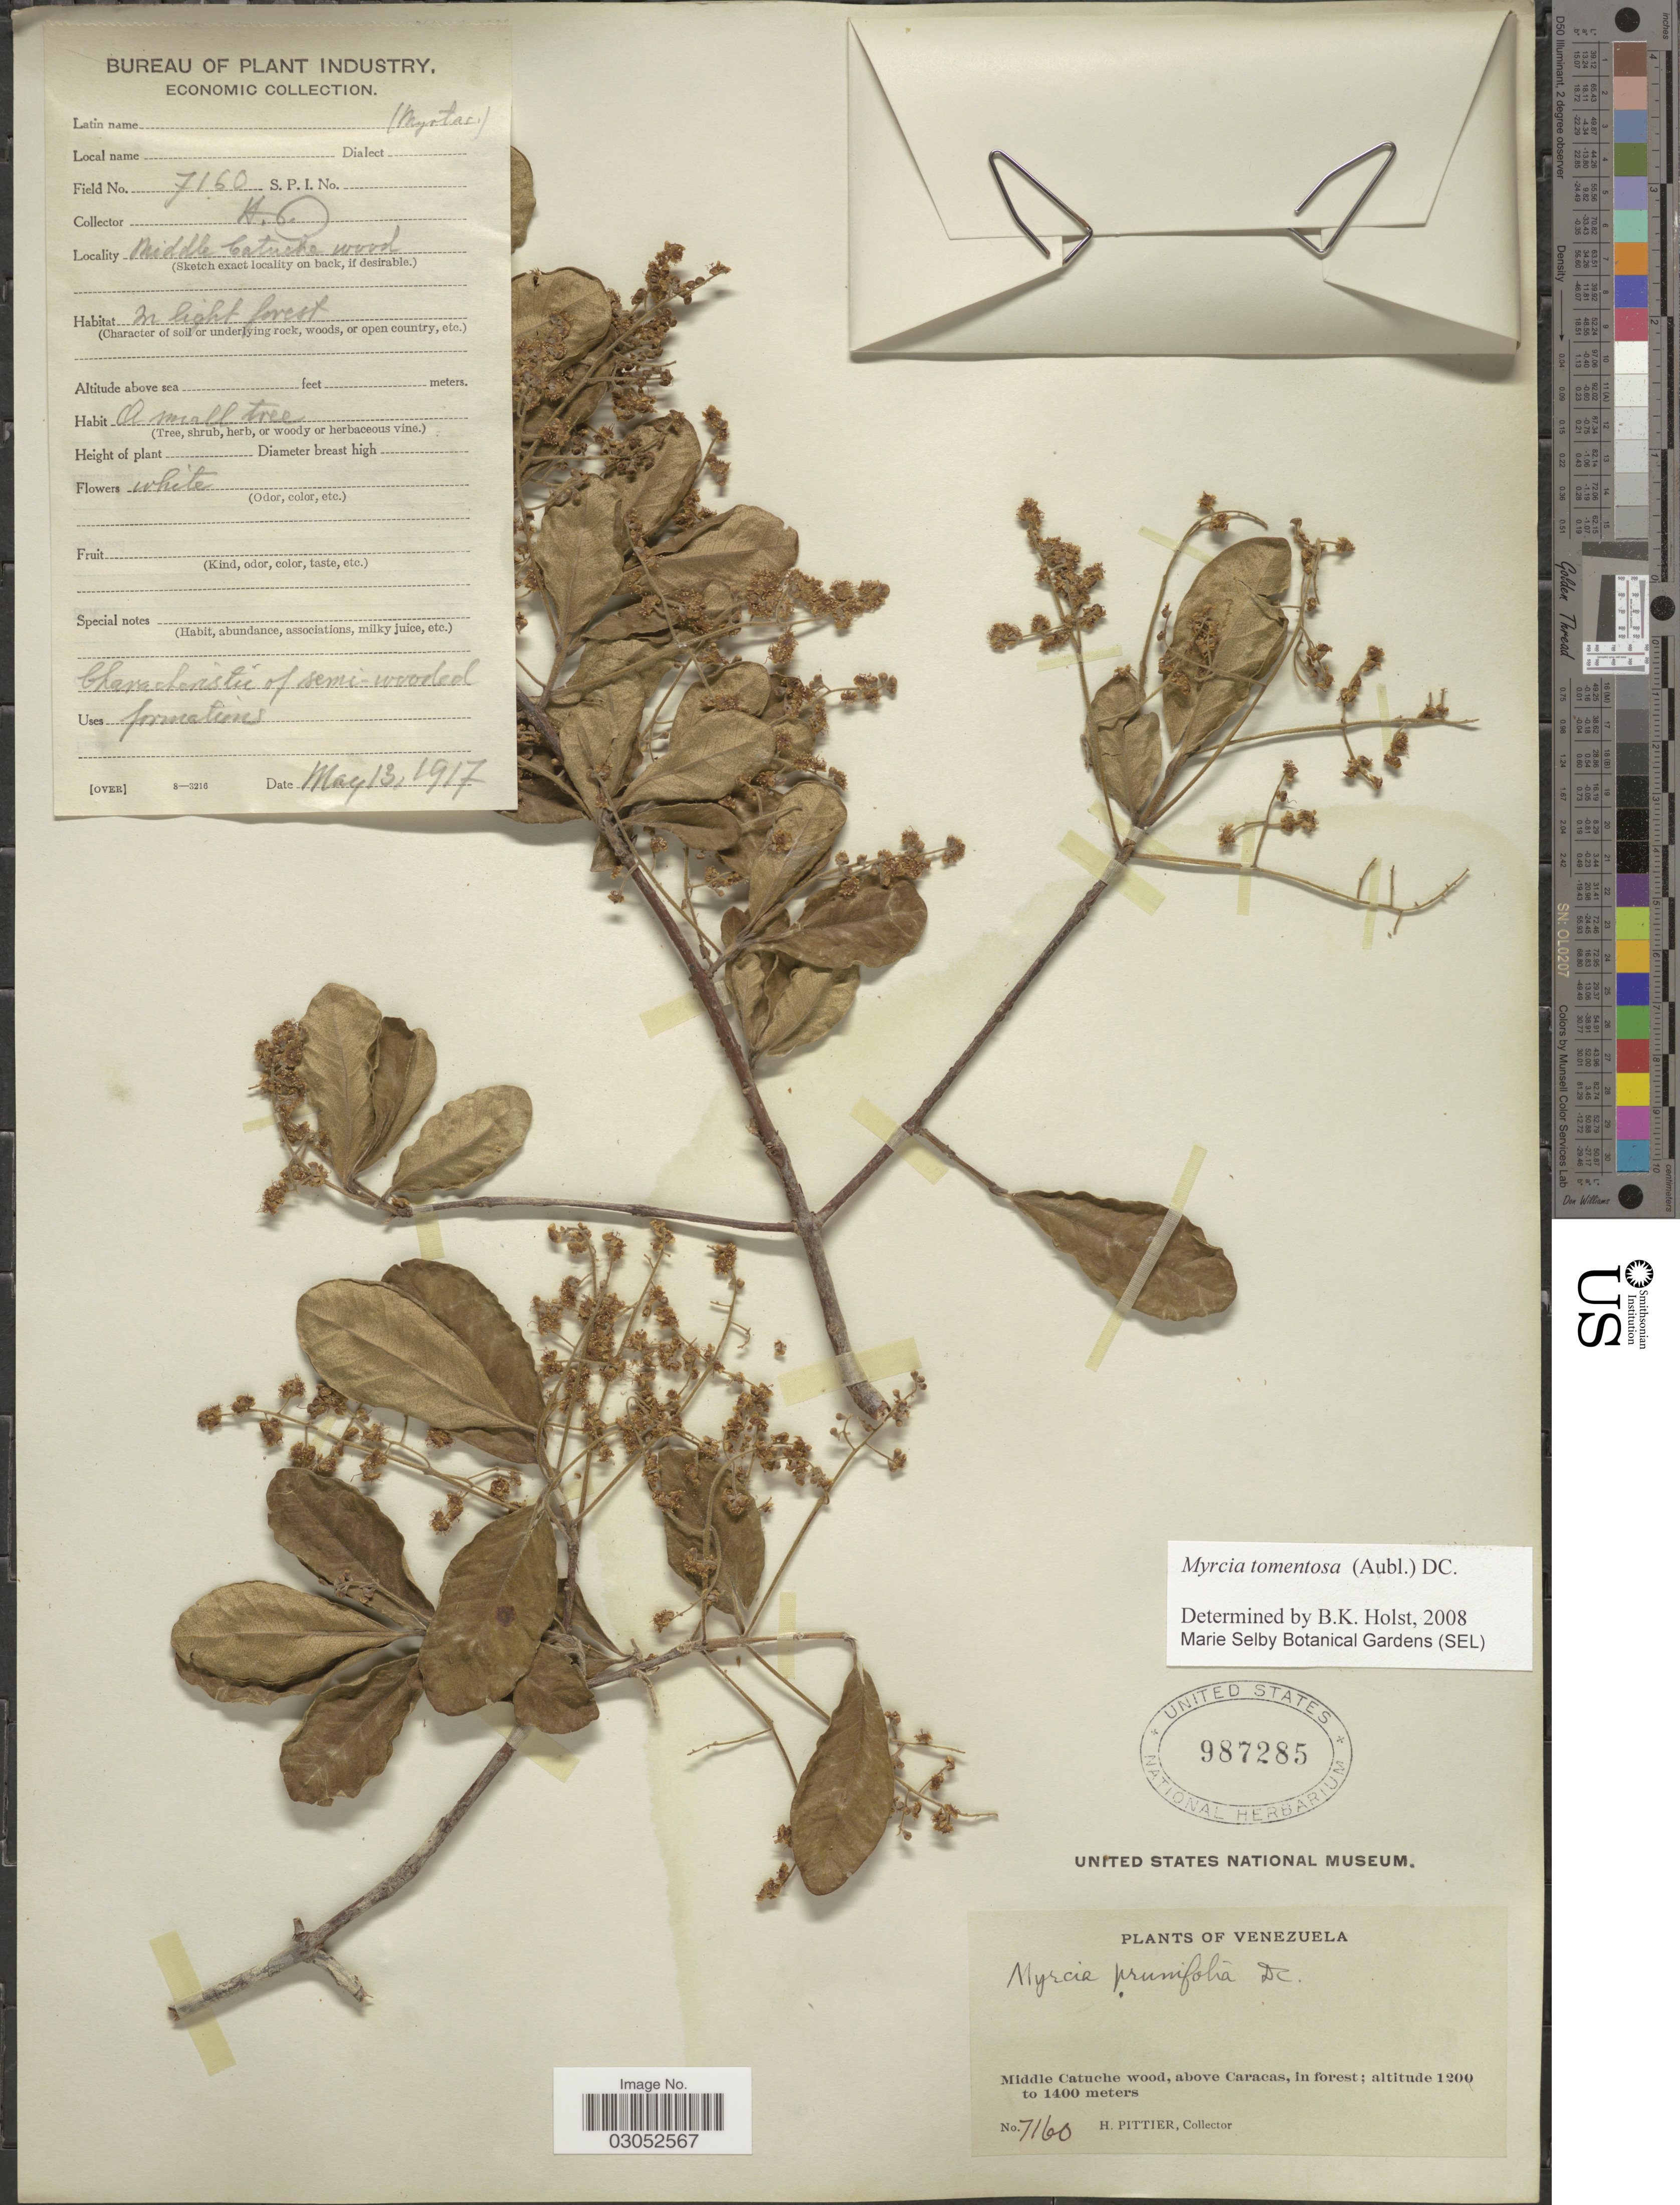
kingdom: Plantae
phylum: Tracheophyta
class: Magnoliopsida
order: Myrtales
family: Myrtaceae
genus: Myrcia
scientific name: Myrcia tomentosa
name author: (Aubl.) DC.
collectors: H. F. Pittier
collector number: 7160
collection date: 1917-05-13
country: Venezuela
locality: Middle Catuche wood, above Caracas.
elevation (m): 1200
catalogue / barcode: US 987285